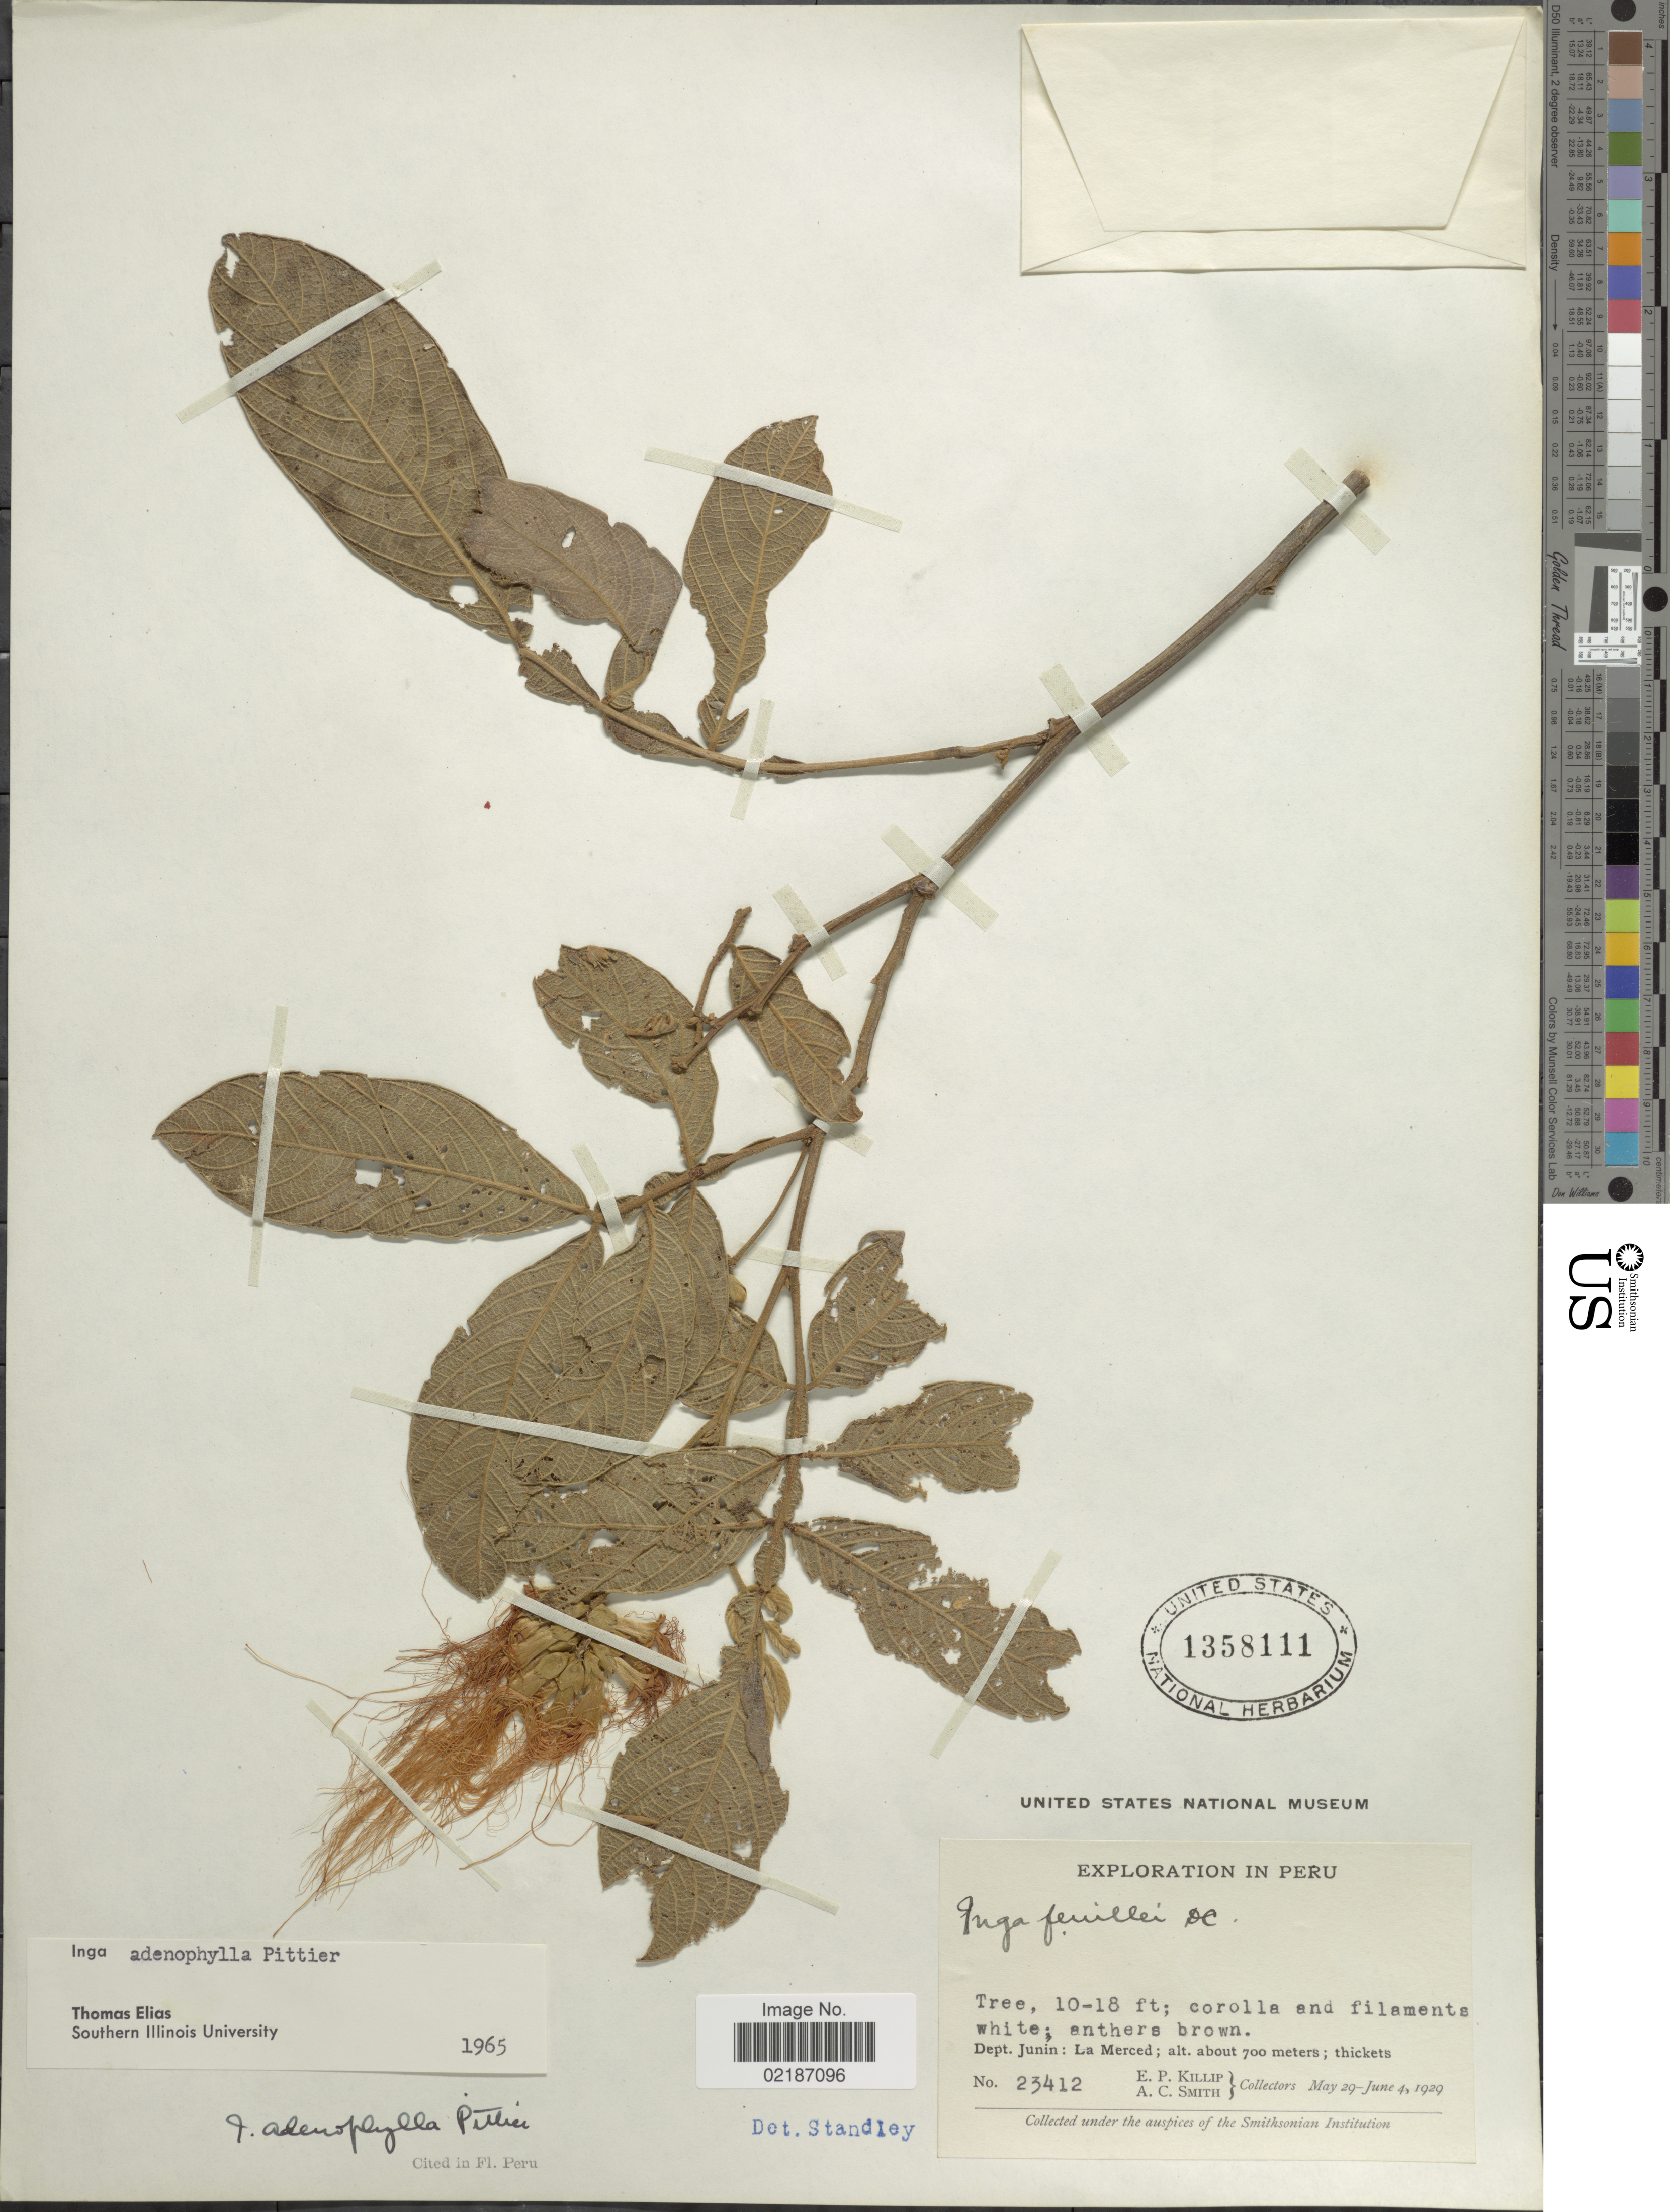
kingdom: Plantae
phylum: Tracheophyta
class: Magnoliopsida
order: Fabales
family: Fabaceae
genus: Inga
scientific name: Inga adenophylla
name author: Pittier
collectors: E. P. Killip & A. C. Smith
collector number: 23412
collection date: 1929-05-29/1929-06-04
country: Peru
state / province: Junín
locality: La Merced; thickets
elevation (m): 700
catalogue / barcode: US 1358111